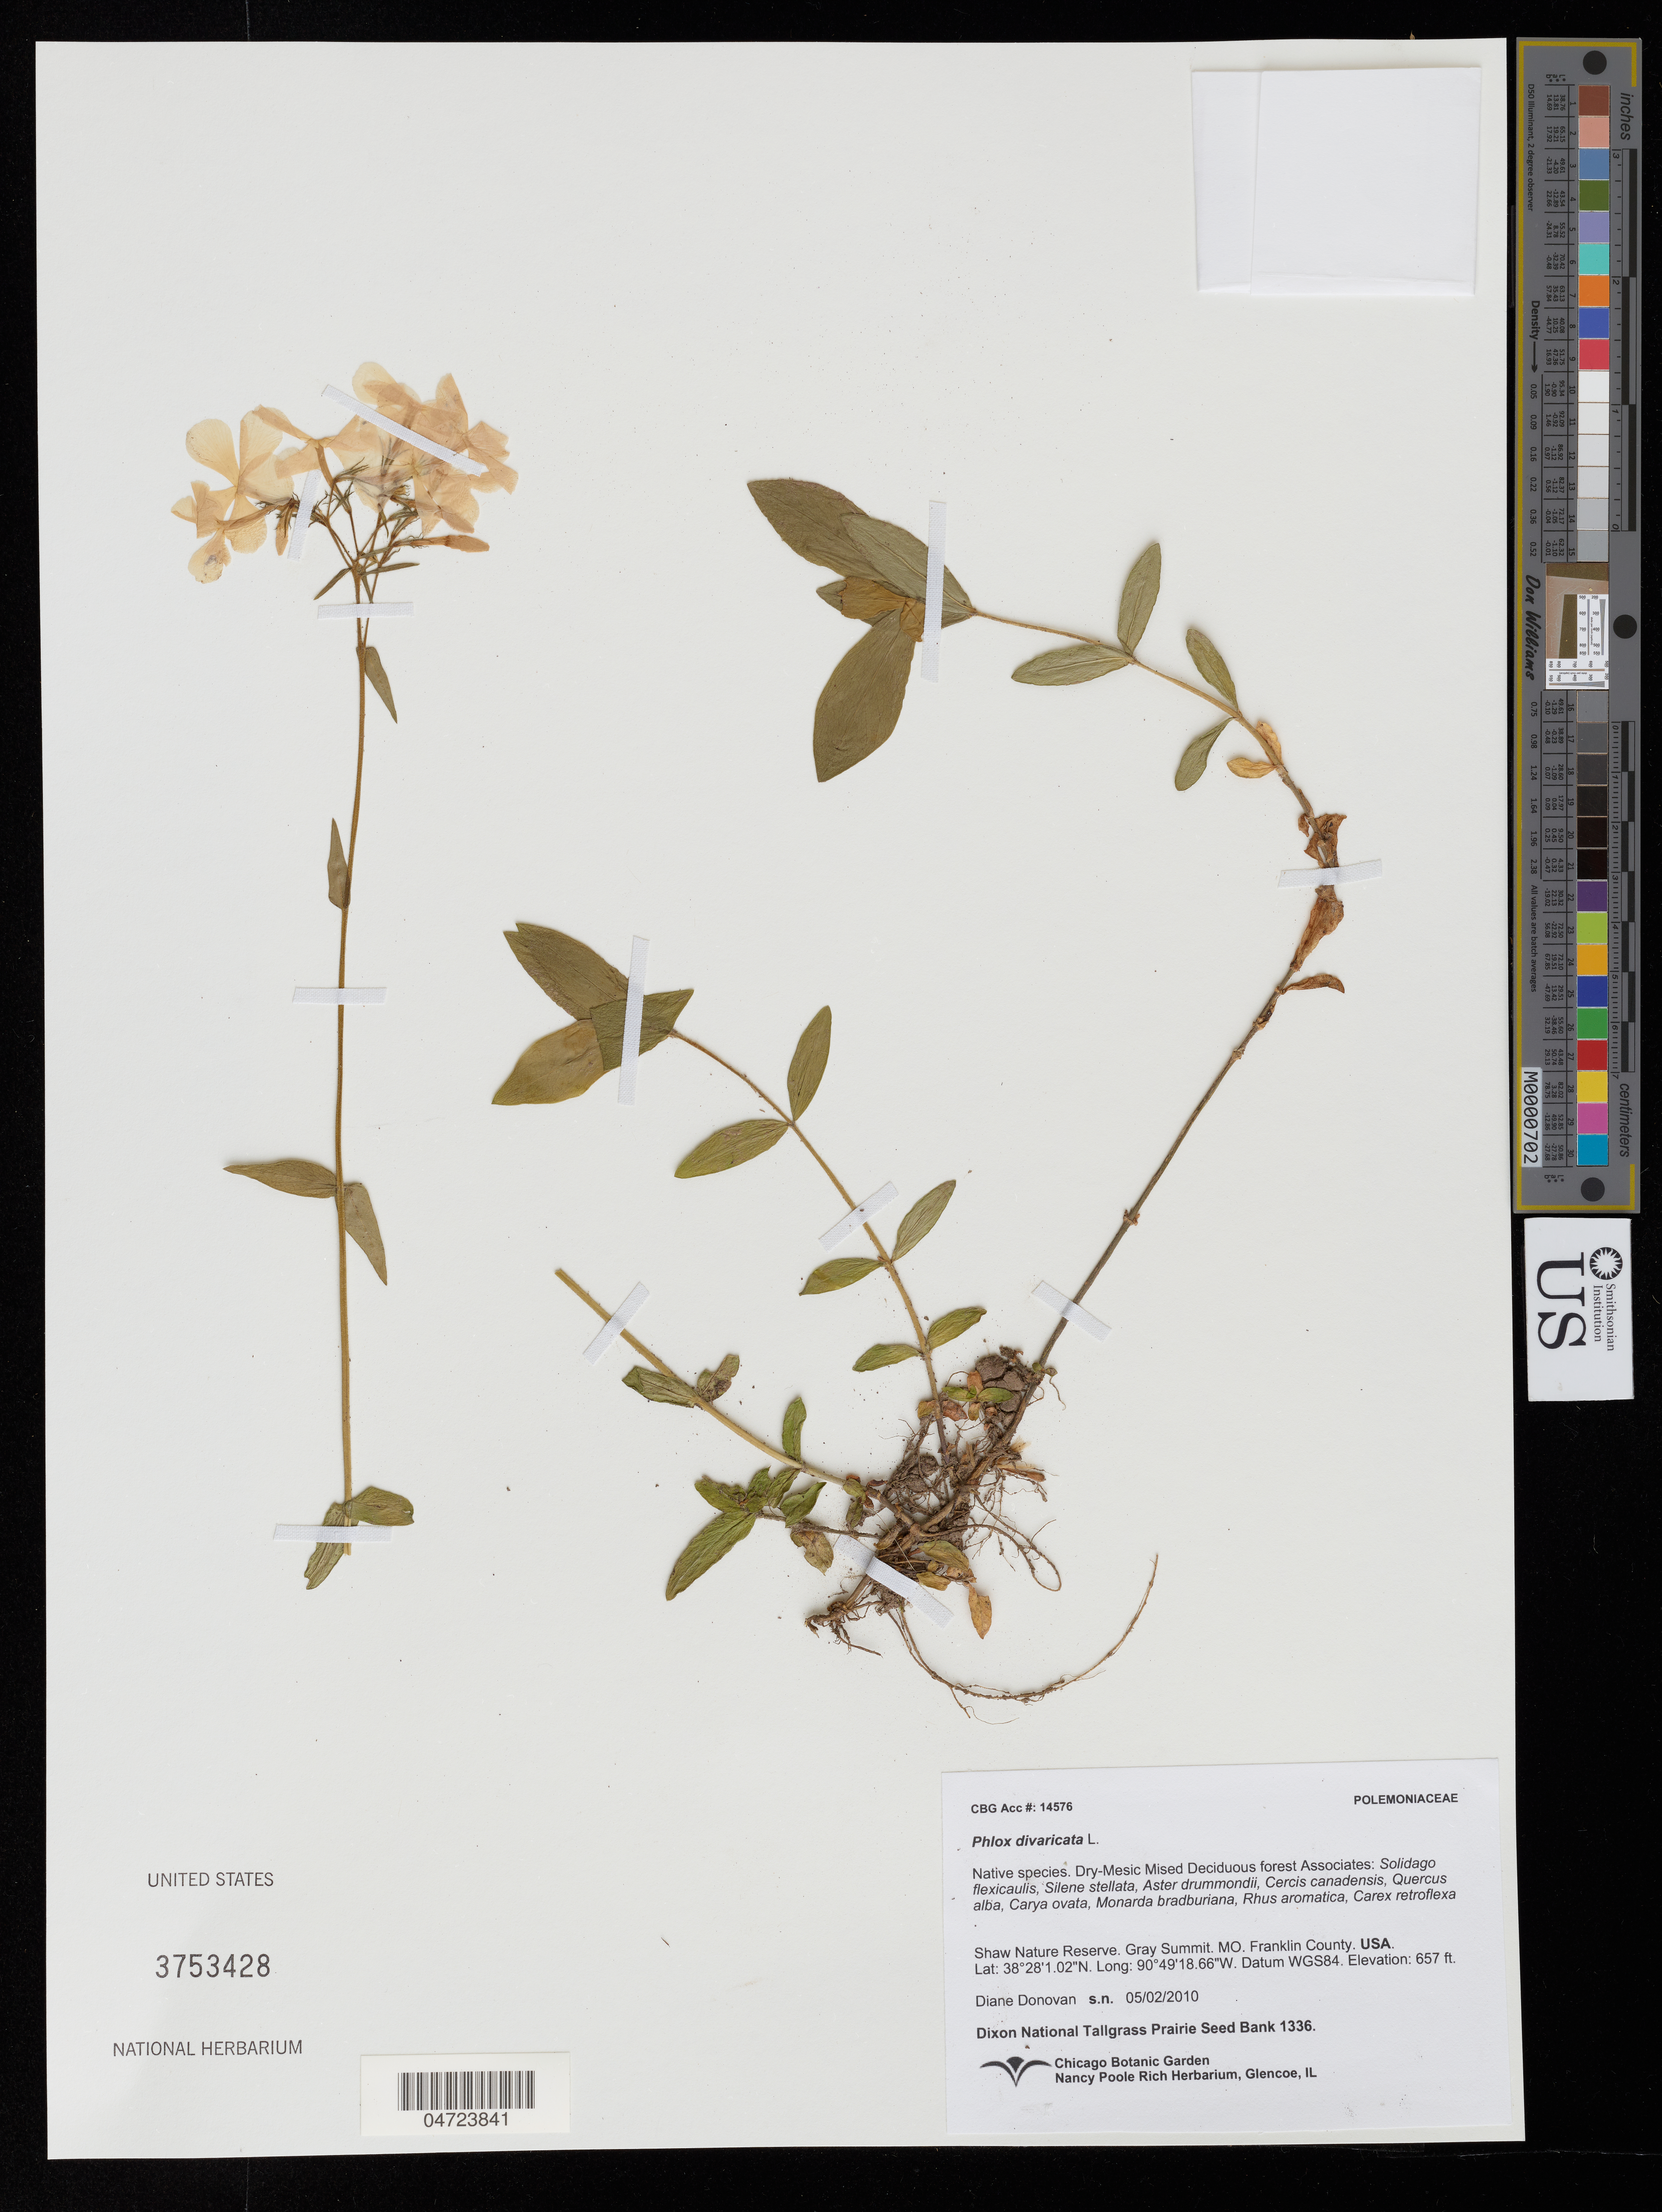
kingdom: Plantae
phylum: Tracheophyta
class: Magnoliopsida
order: Ericales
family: Polemoniaceae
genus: Phlox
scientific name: Phlox divaricata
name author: L.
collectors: D. Donovan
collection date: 2010-05-02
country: United States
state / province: Missouri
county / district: Franklin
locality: Shaw Nature Reserve. Gray Summit. Franklin County.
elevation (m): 200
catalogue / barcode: US 3753428